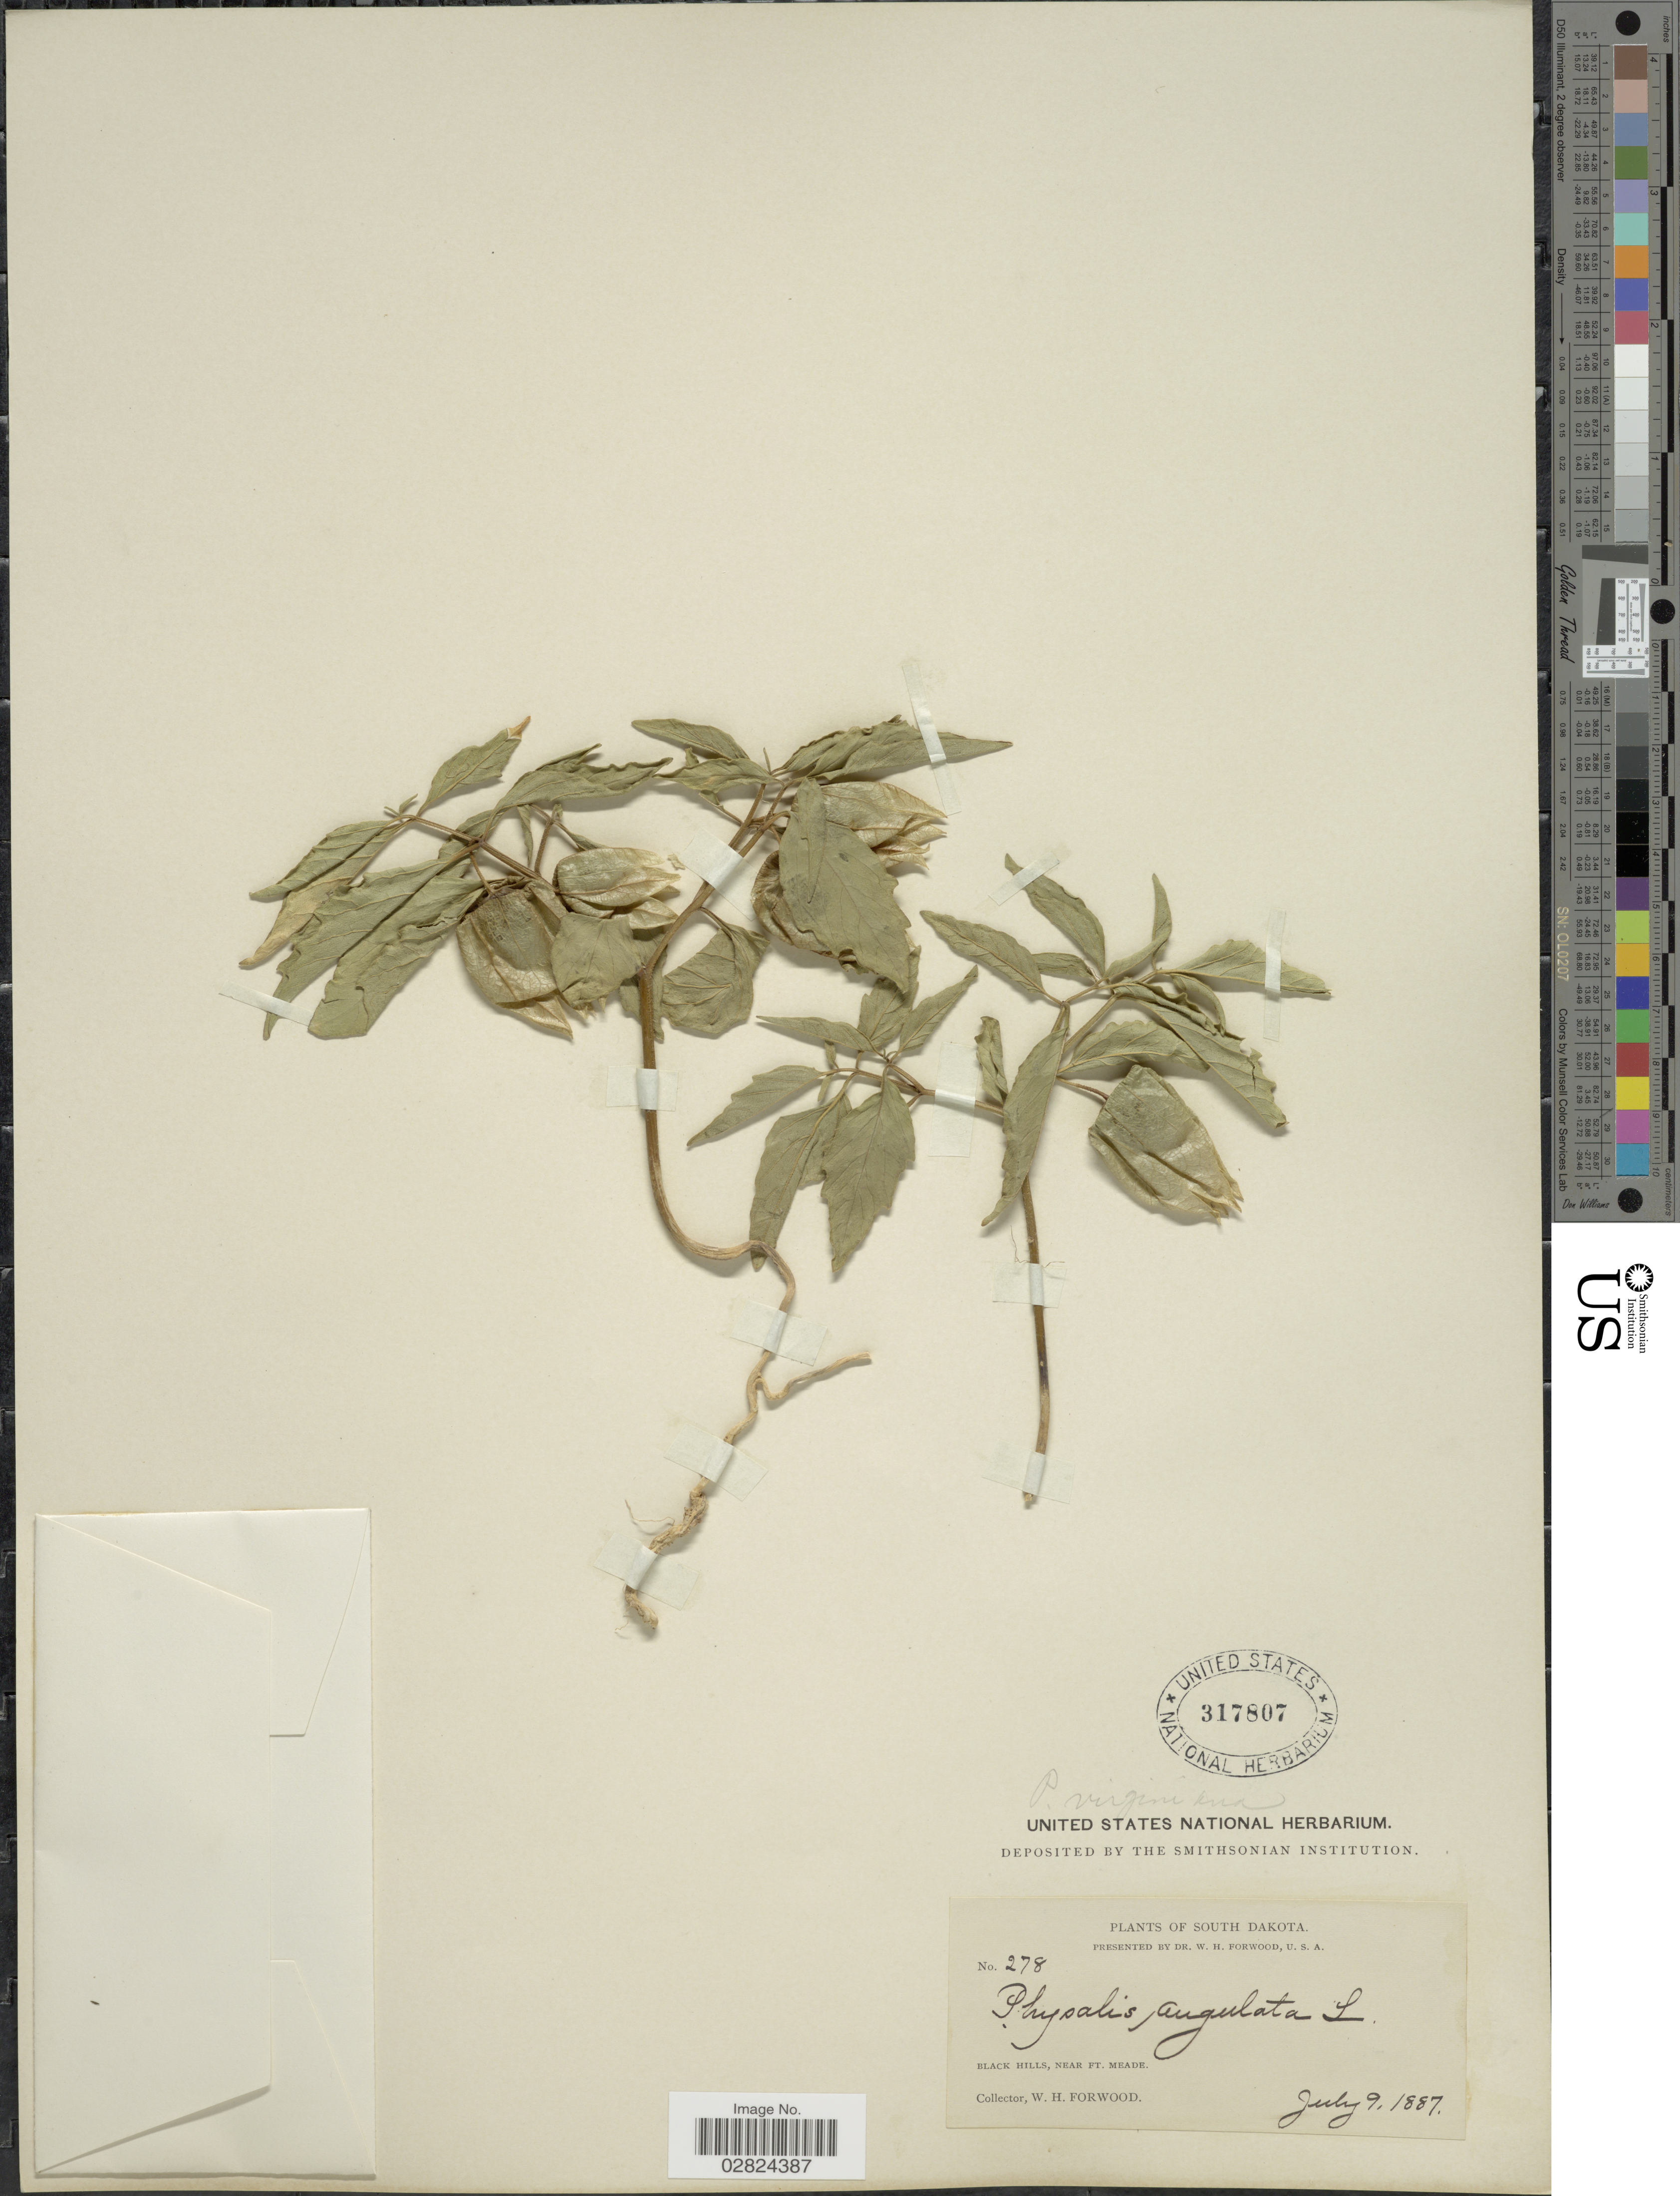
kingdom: Plantae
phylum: Tracheophyta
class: Magnoliopsida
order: Solanales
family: Solanaceae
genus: Physalis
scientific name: Physalis virginiana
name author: Mill.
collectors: W. Forwood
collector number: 278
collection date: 1887-07-09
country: United States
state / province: South Dakota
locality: Black Hills, near Ft. Meade.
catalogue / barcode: US 317807